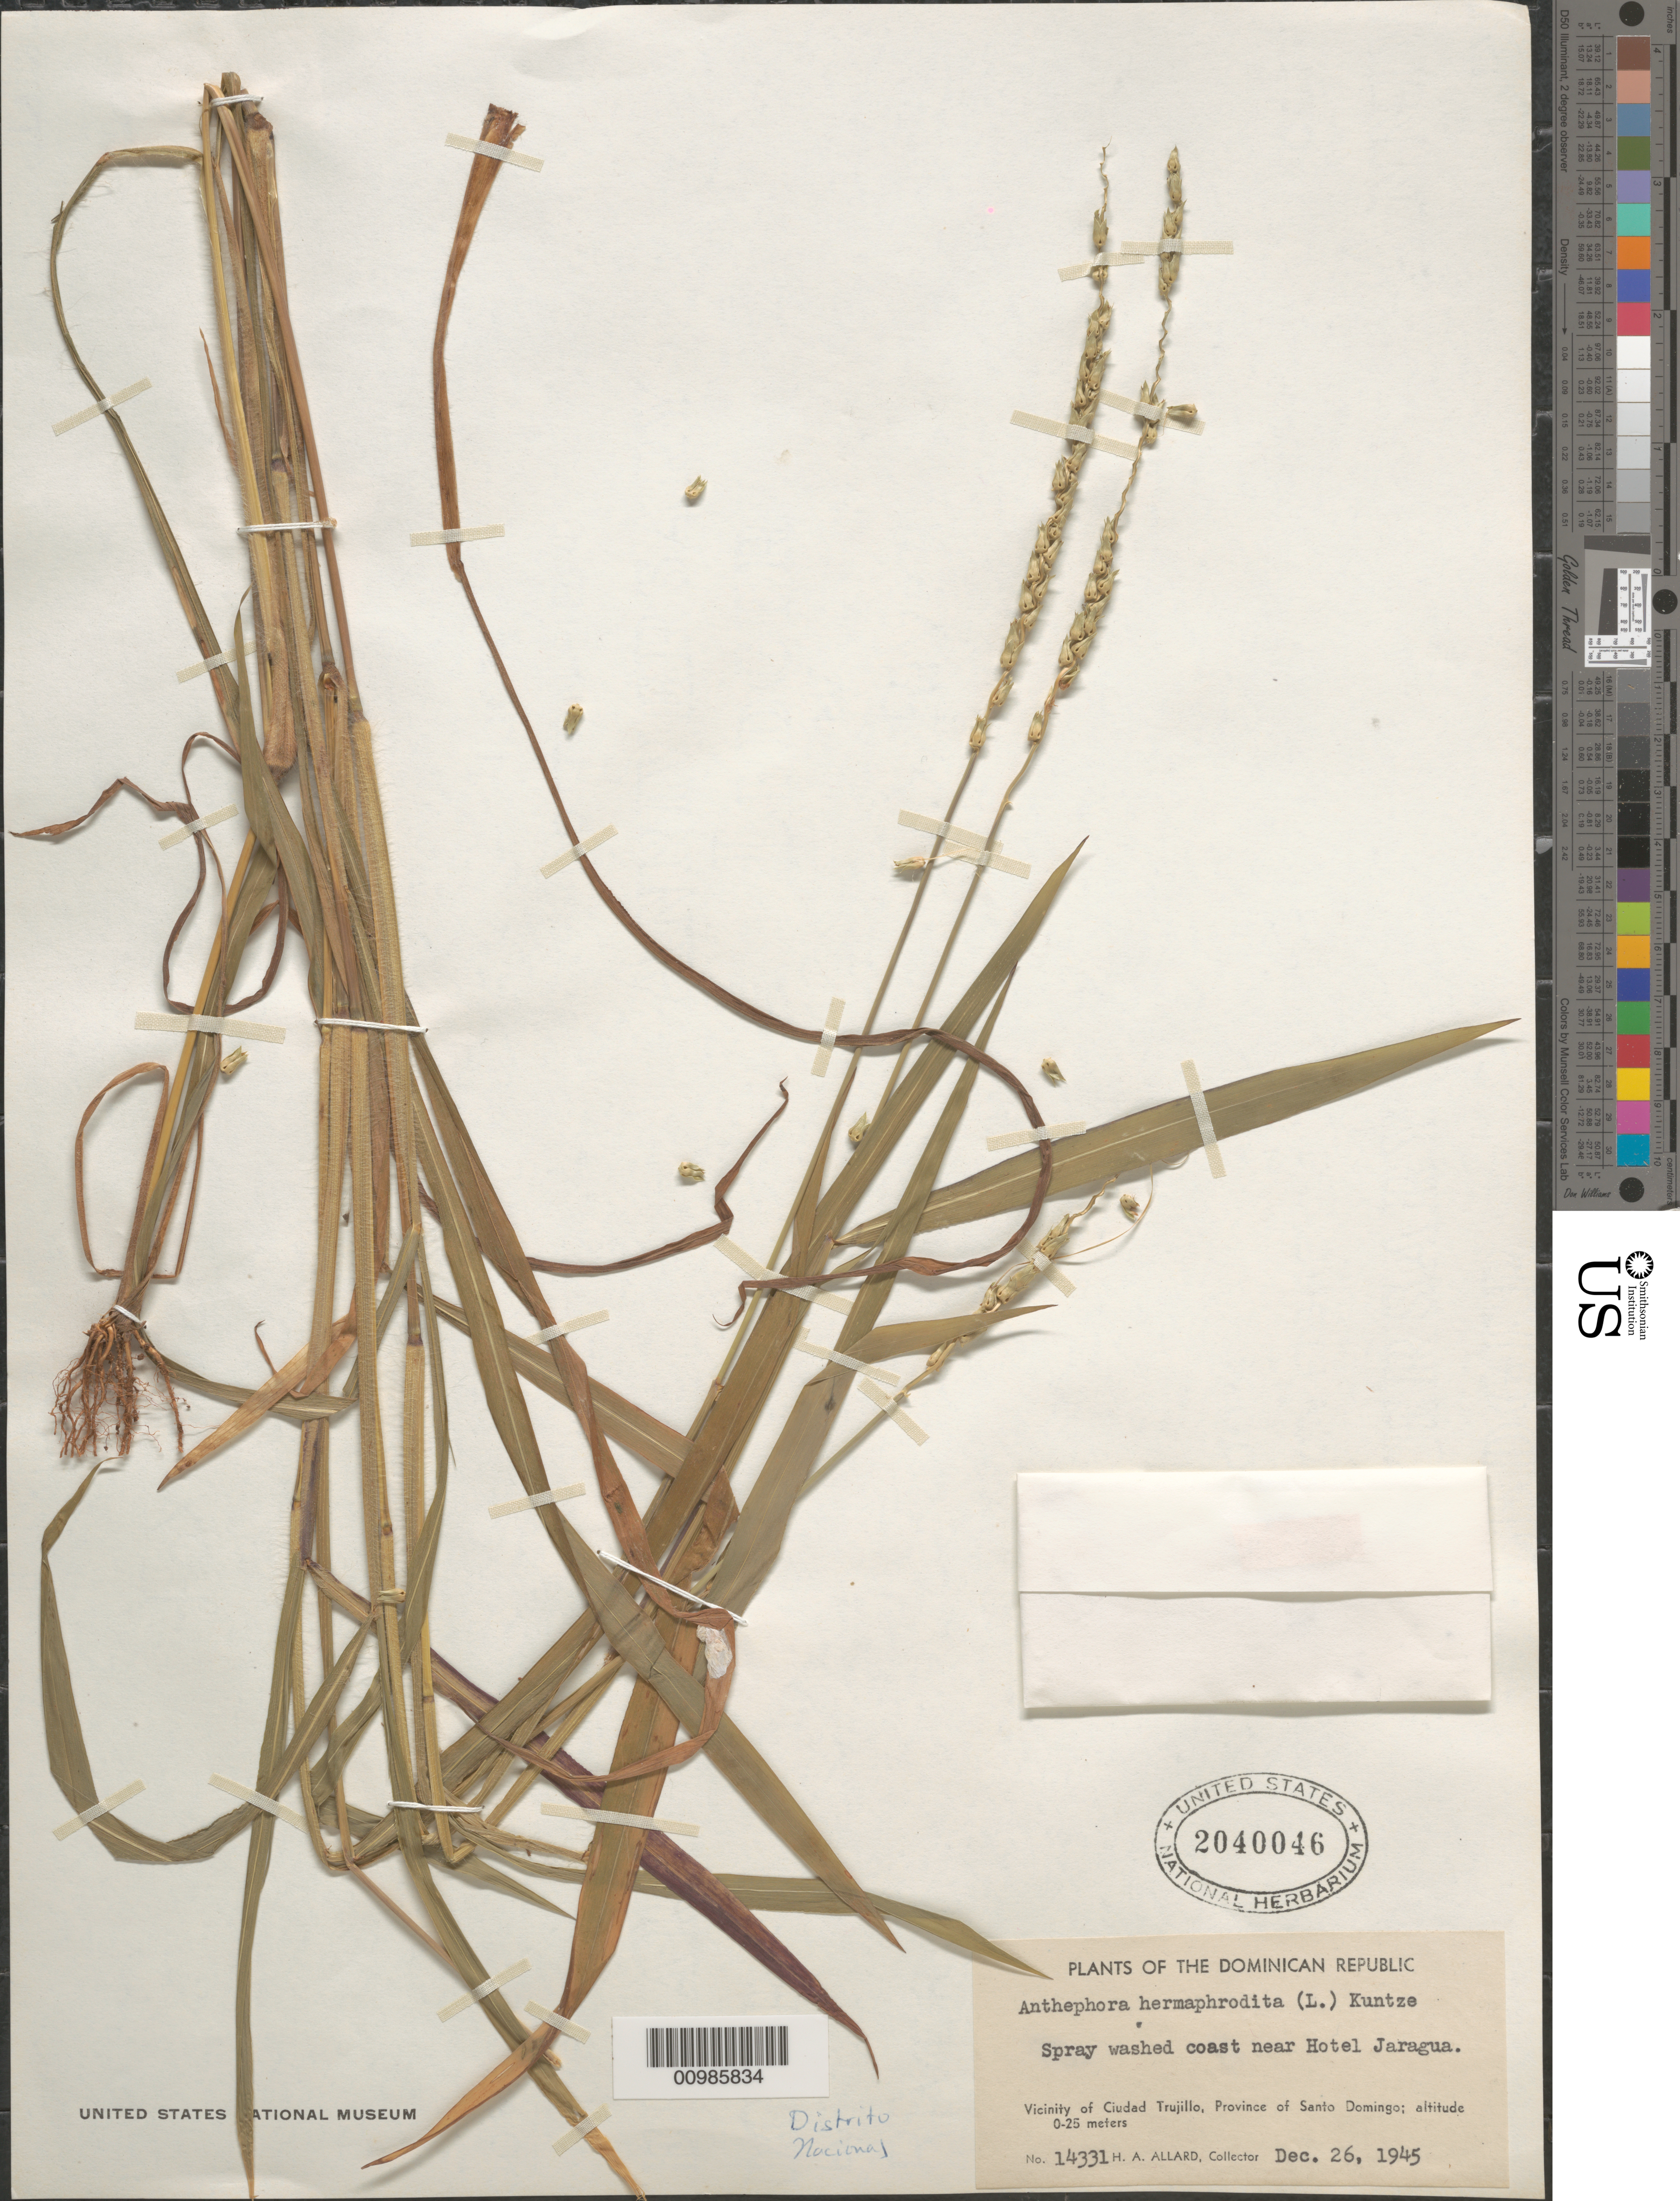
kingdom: Plantae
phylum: Tracheophyta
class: Liliopsida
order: Poales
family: Poaceae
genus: Anthephora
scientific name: Anthephora hermaphrodita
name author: (L.) Kuntze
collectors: H. A. Allard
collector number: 14331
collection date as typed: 26 Dec 1945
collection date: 1945-12-26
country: Dominican Republic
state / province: Distrito Nacional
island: Hispaniola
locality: Vicinity of Ciudad Trujillo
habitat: spray washed coast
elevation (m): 0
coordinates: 0 N, 0 E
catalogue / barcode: US 2040046